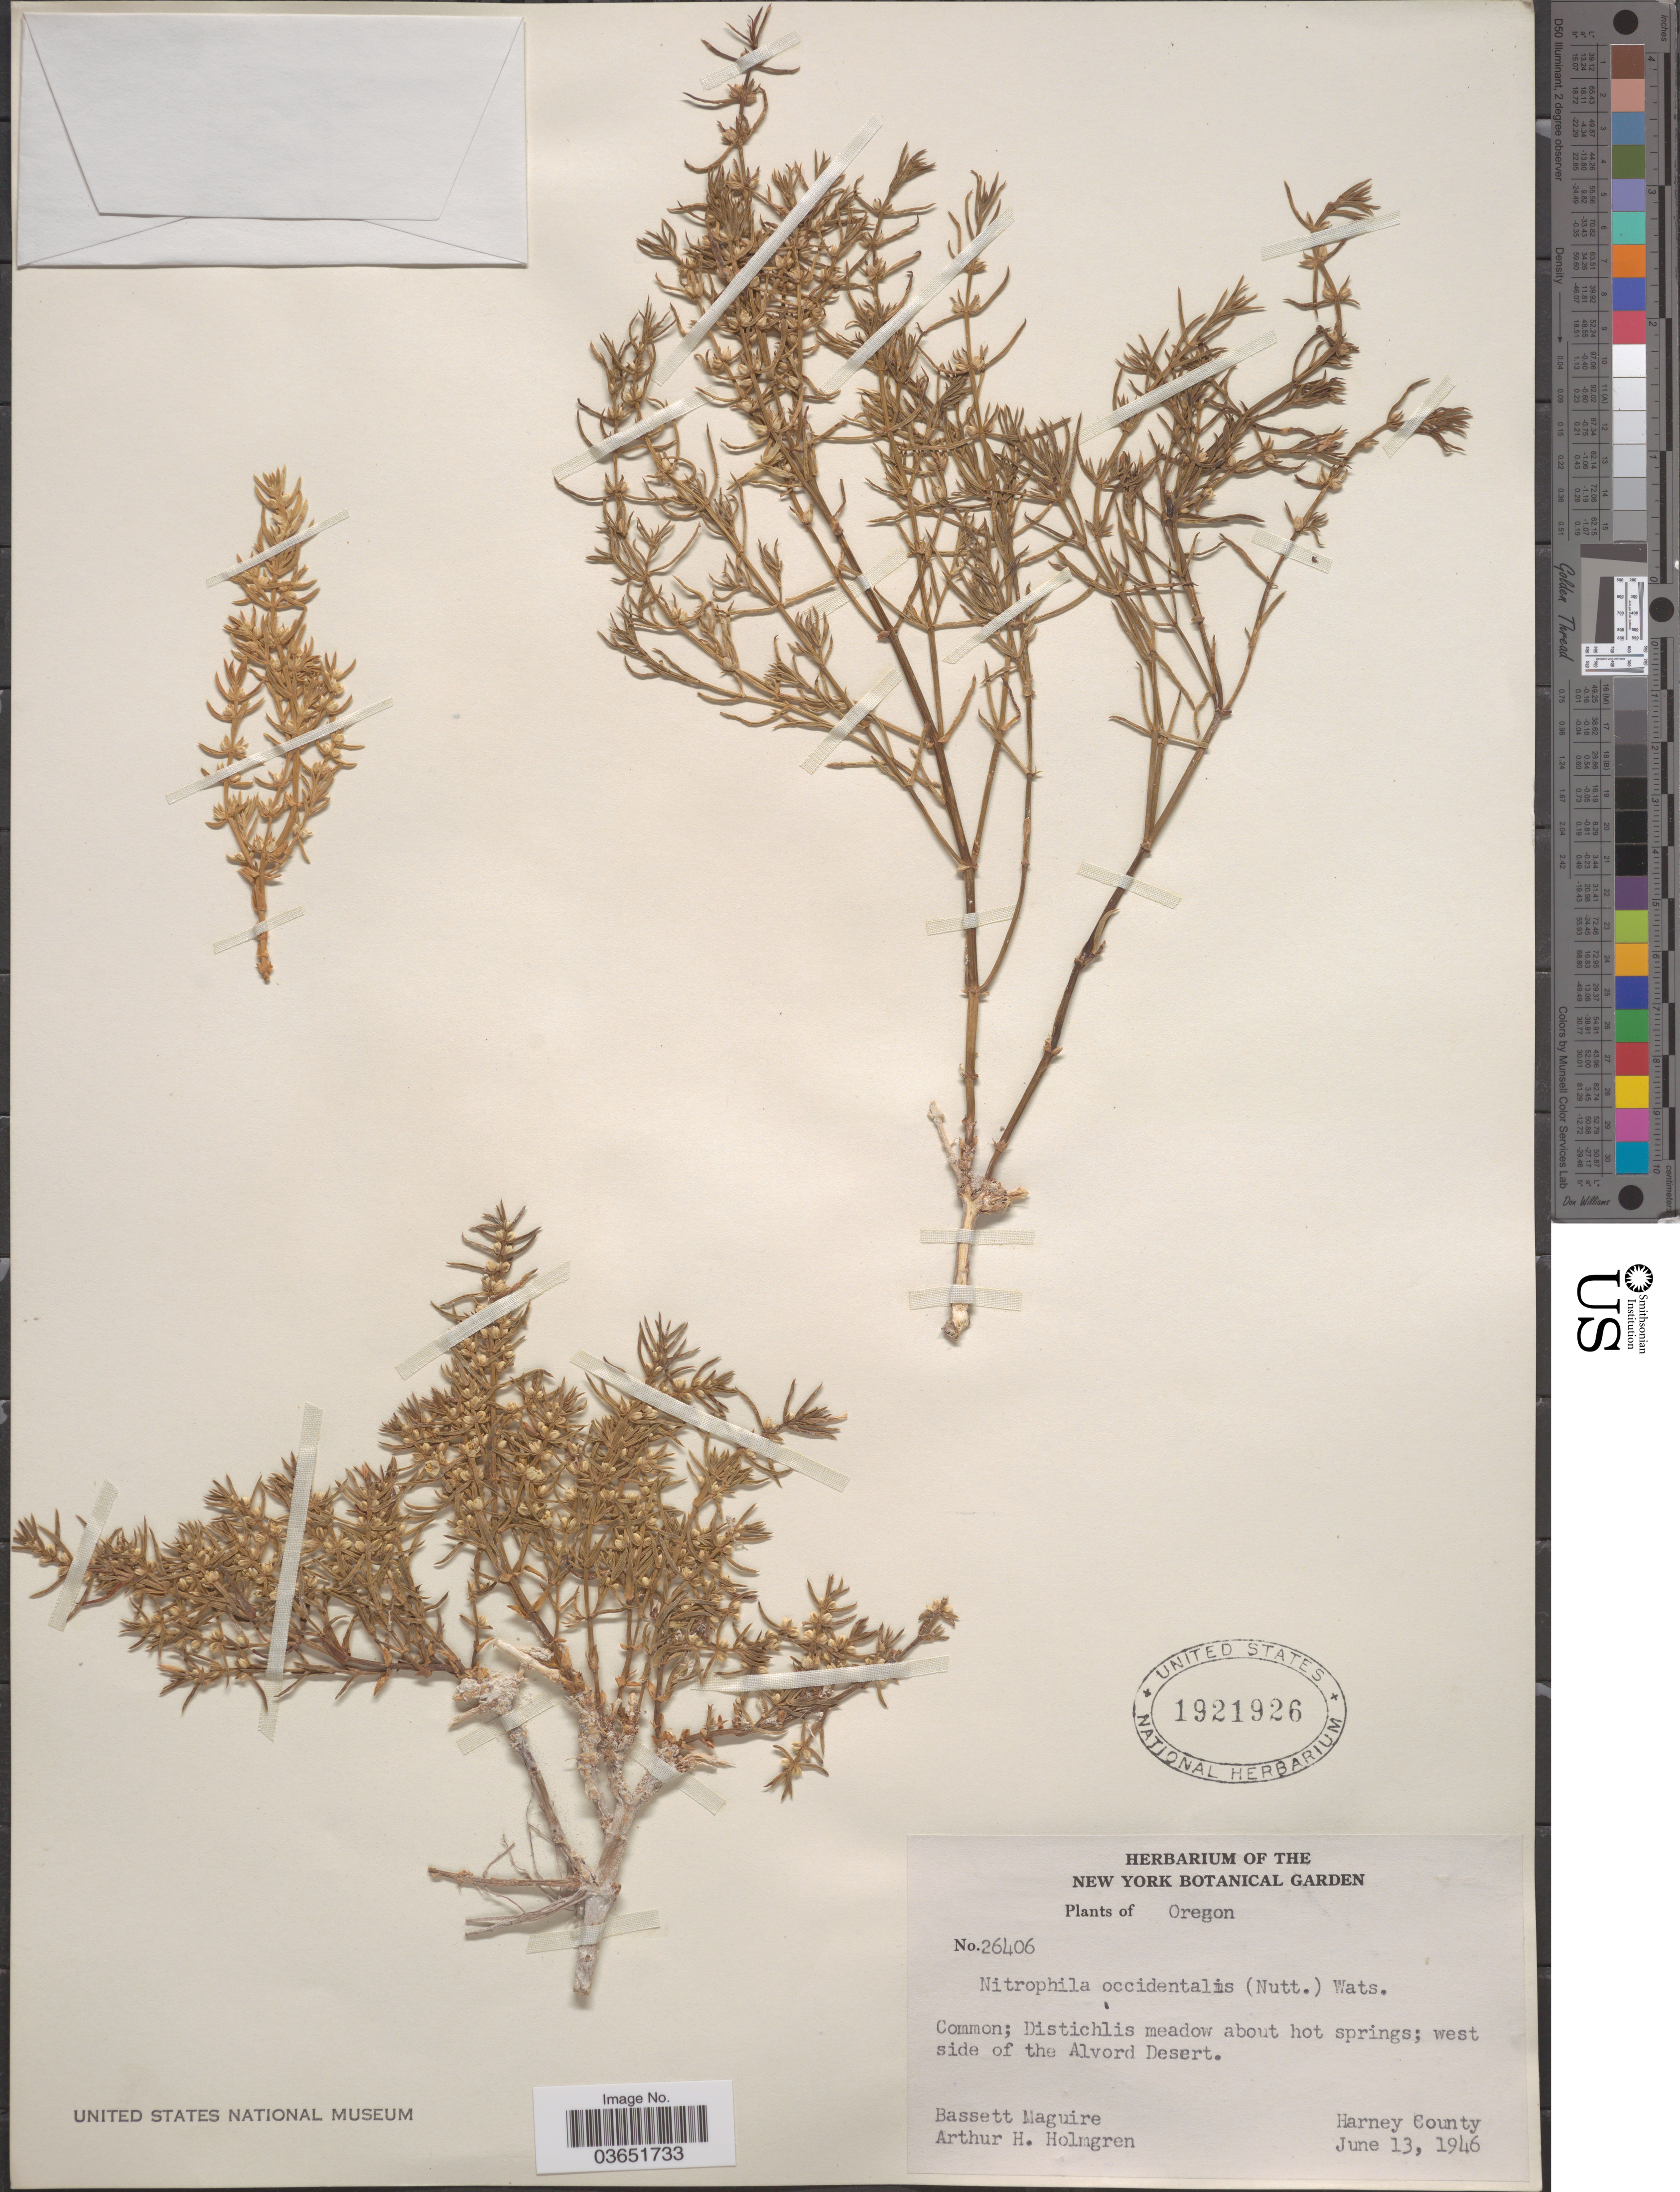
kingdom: Plantae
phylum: Tracheophyta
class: Magnoliopsida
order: Caryophyllales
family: Amaranthaceae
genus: Nitrophila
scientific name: Nitrophila occidentalis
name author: (Moq.) S. Watson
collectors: B. Maguire & A. H. Holmgren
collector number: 26406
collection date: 1946-06-13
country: United States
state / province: Oregon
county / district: Harney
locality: Distichlis meadow about hot springs; west side of the Alvord Desert. Harney County.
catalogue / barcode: US 1921926